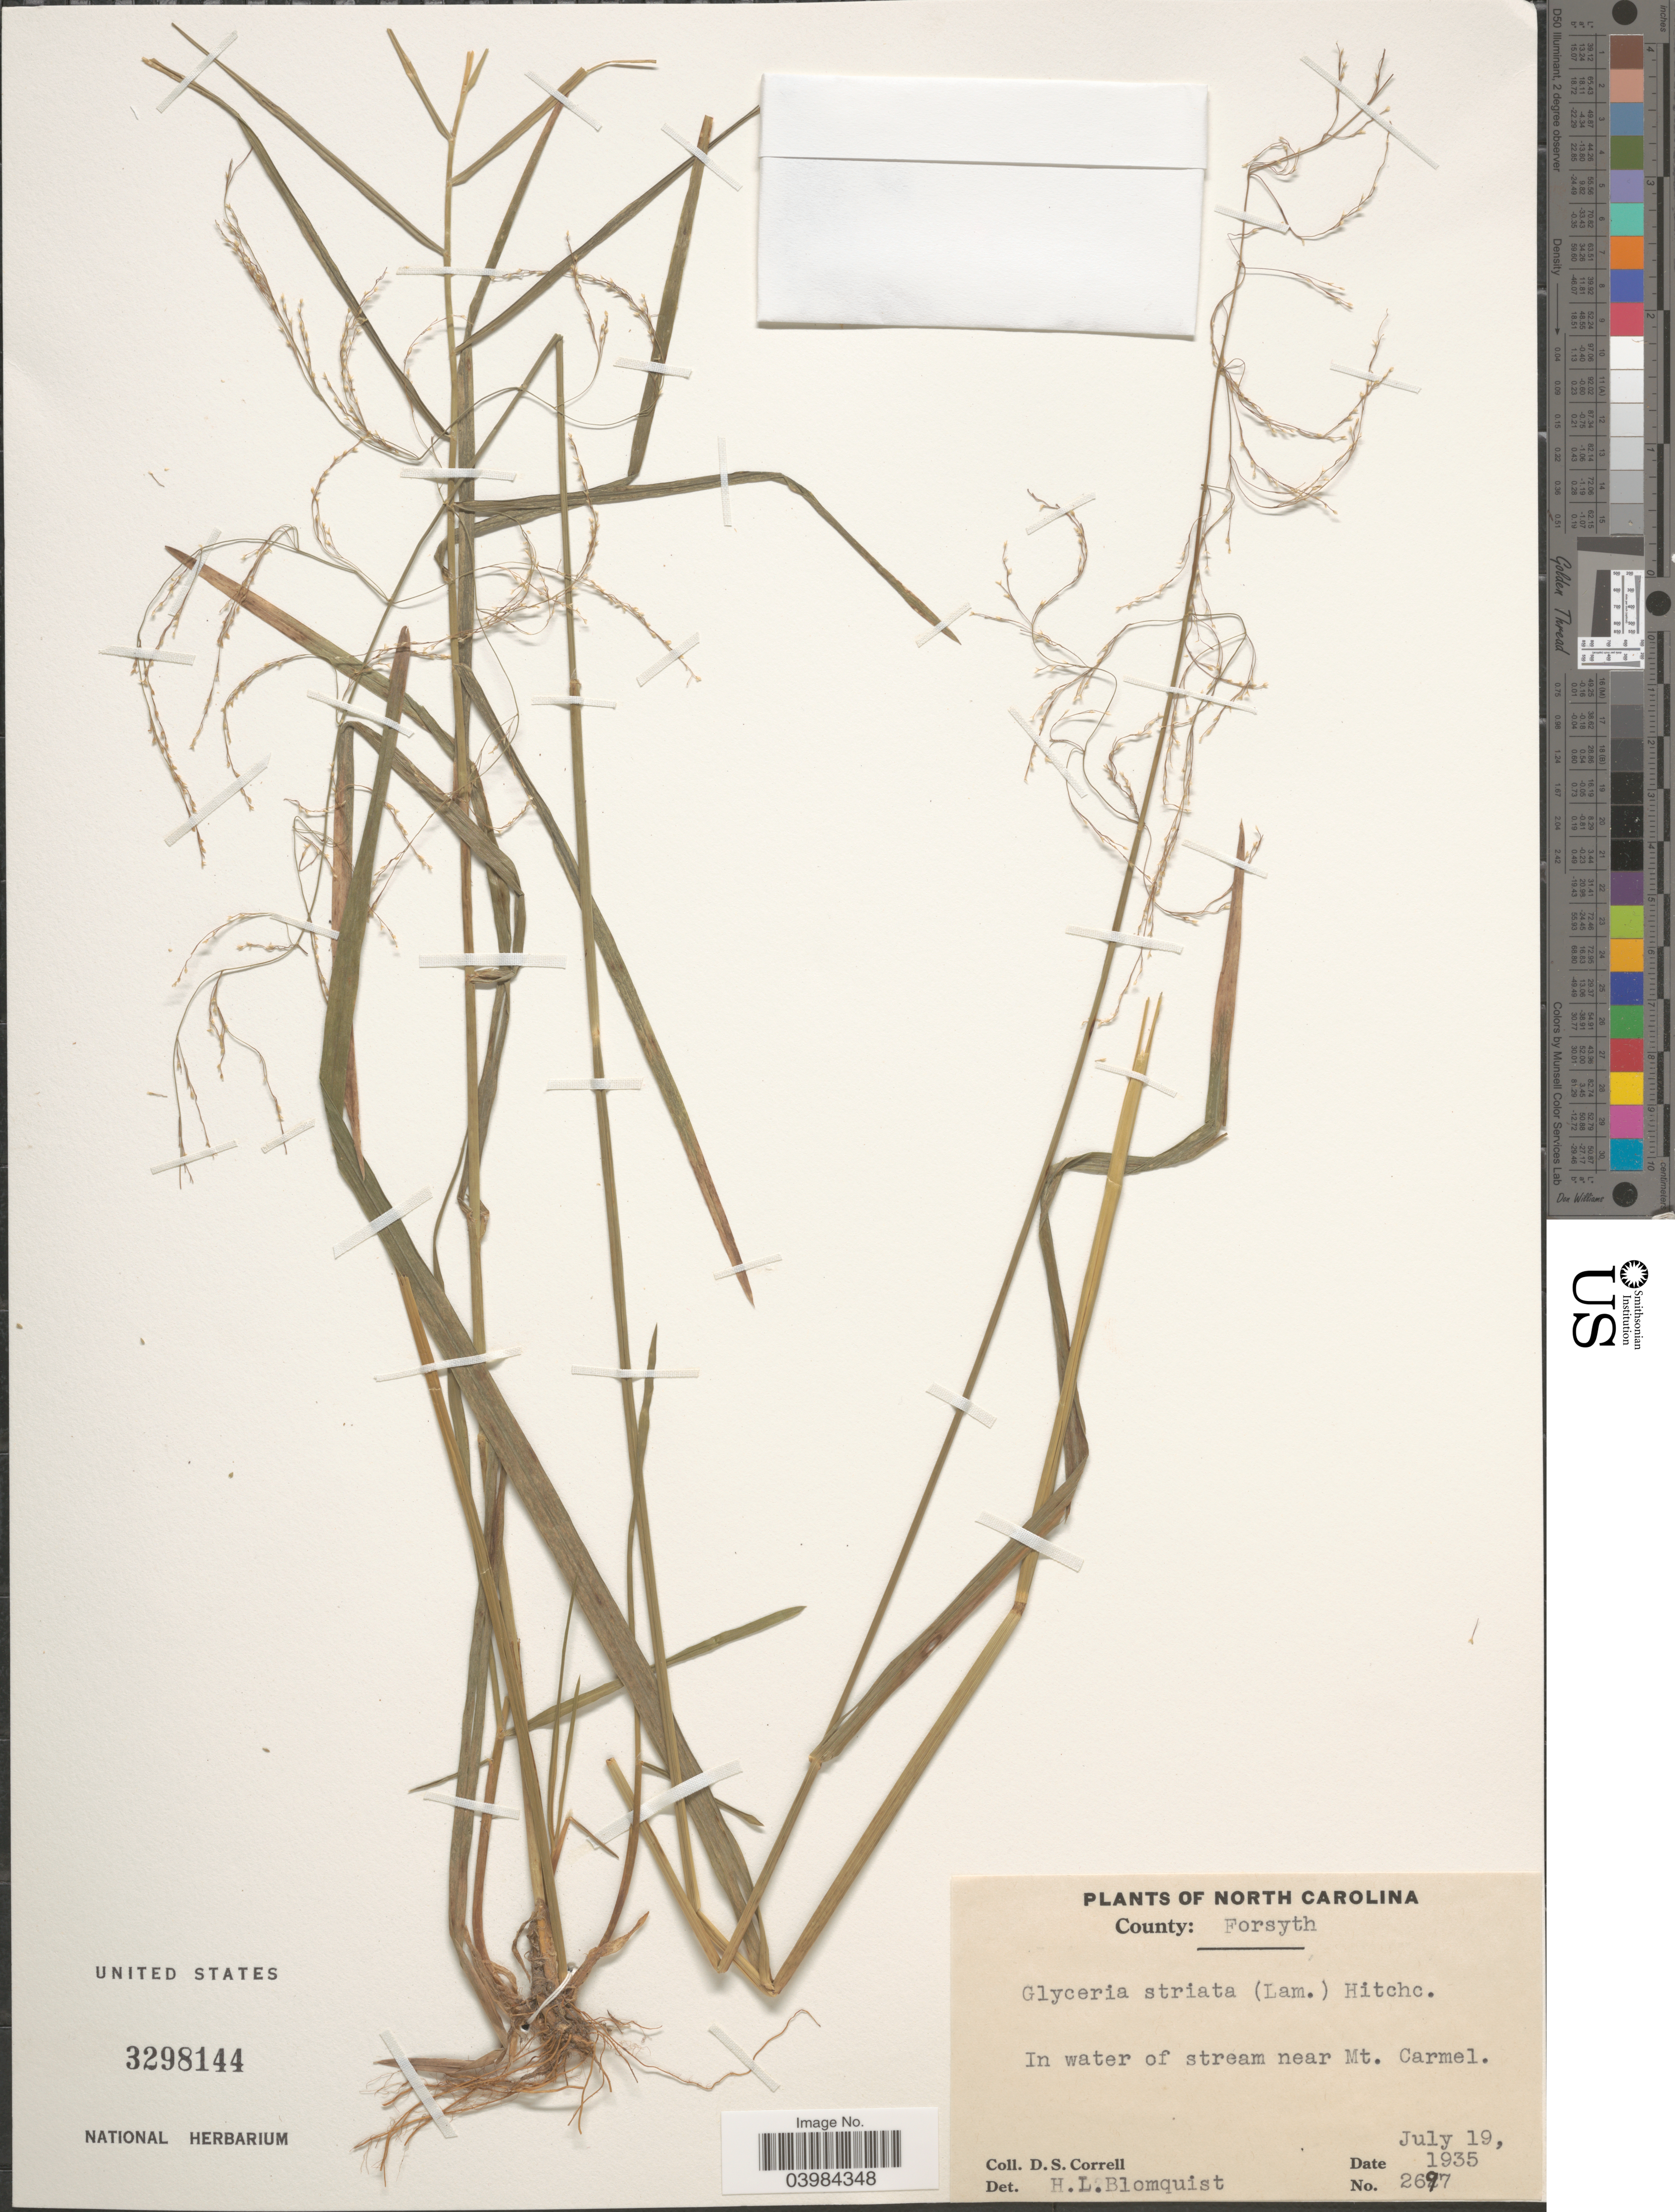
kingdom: Plantae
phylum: Tracheophyta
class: Liliopsida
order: Poales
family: Poaceae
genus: Glyceria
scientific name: Glyceria striata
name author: (Lam.) Hitchc.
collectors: D. S. Correll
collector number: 2697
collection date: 1935-07-19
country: United States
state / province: North Carolina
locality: County: Forsyth. In water of stream near Mt. Carmel.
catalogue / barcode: US 3298144